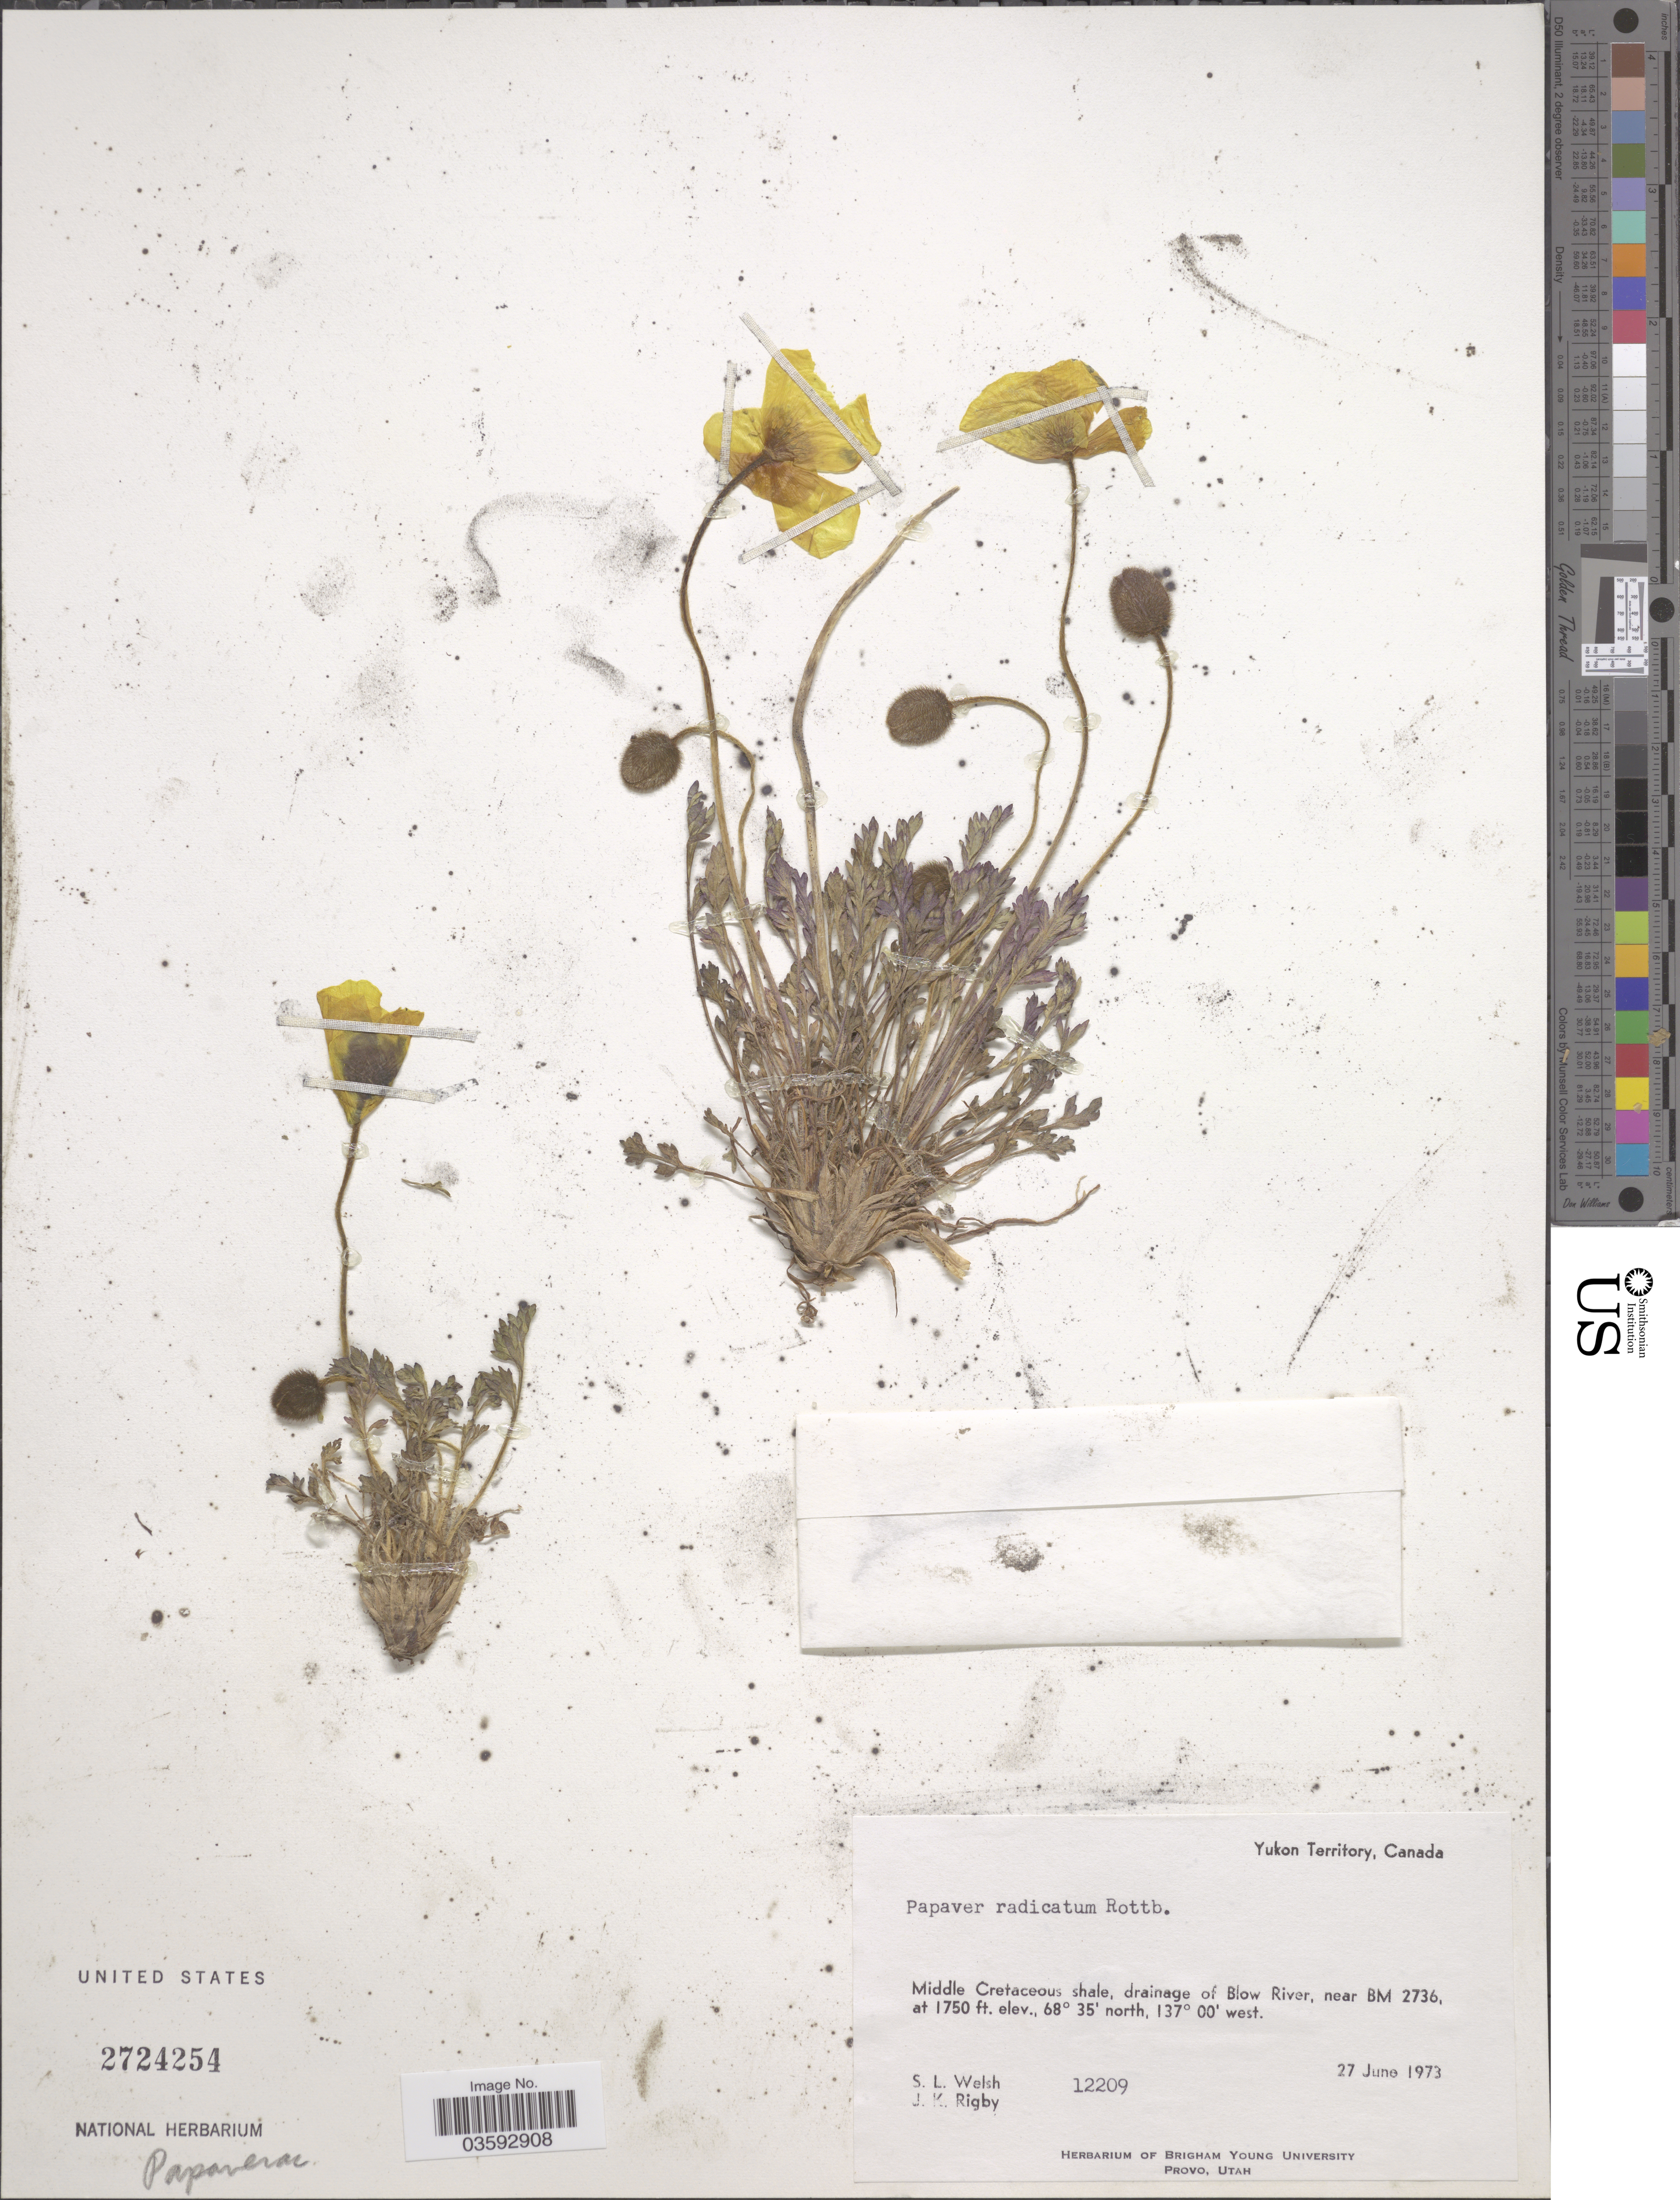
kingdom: Plantae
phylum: Tracheophyta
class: Magnoliopsida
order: Ranunculales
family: Papaveraceae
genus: Papaver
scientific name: Papaver radicatum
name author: Rottb.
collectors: S. Welsh & J. Rigby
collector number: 12209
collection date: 1973-06-27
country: Canada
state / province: Yukon Territory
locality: Middle Cretaceous shale, drainage of Blow River, near BM 2736.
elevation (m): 533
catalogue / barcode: US 2724254